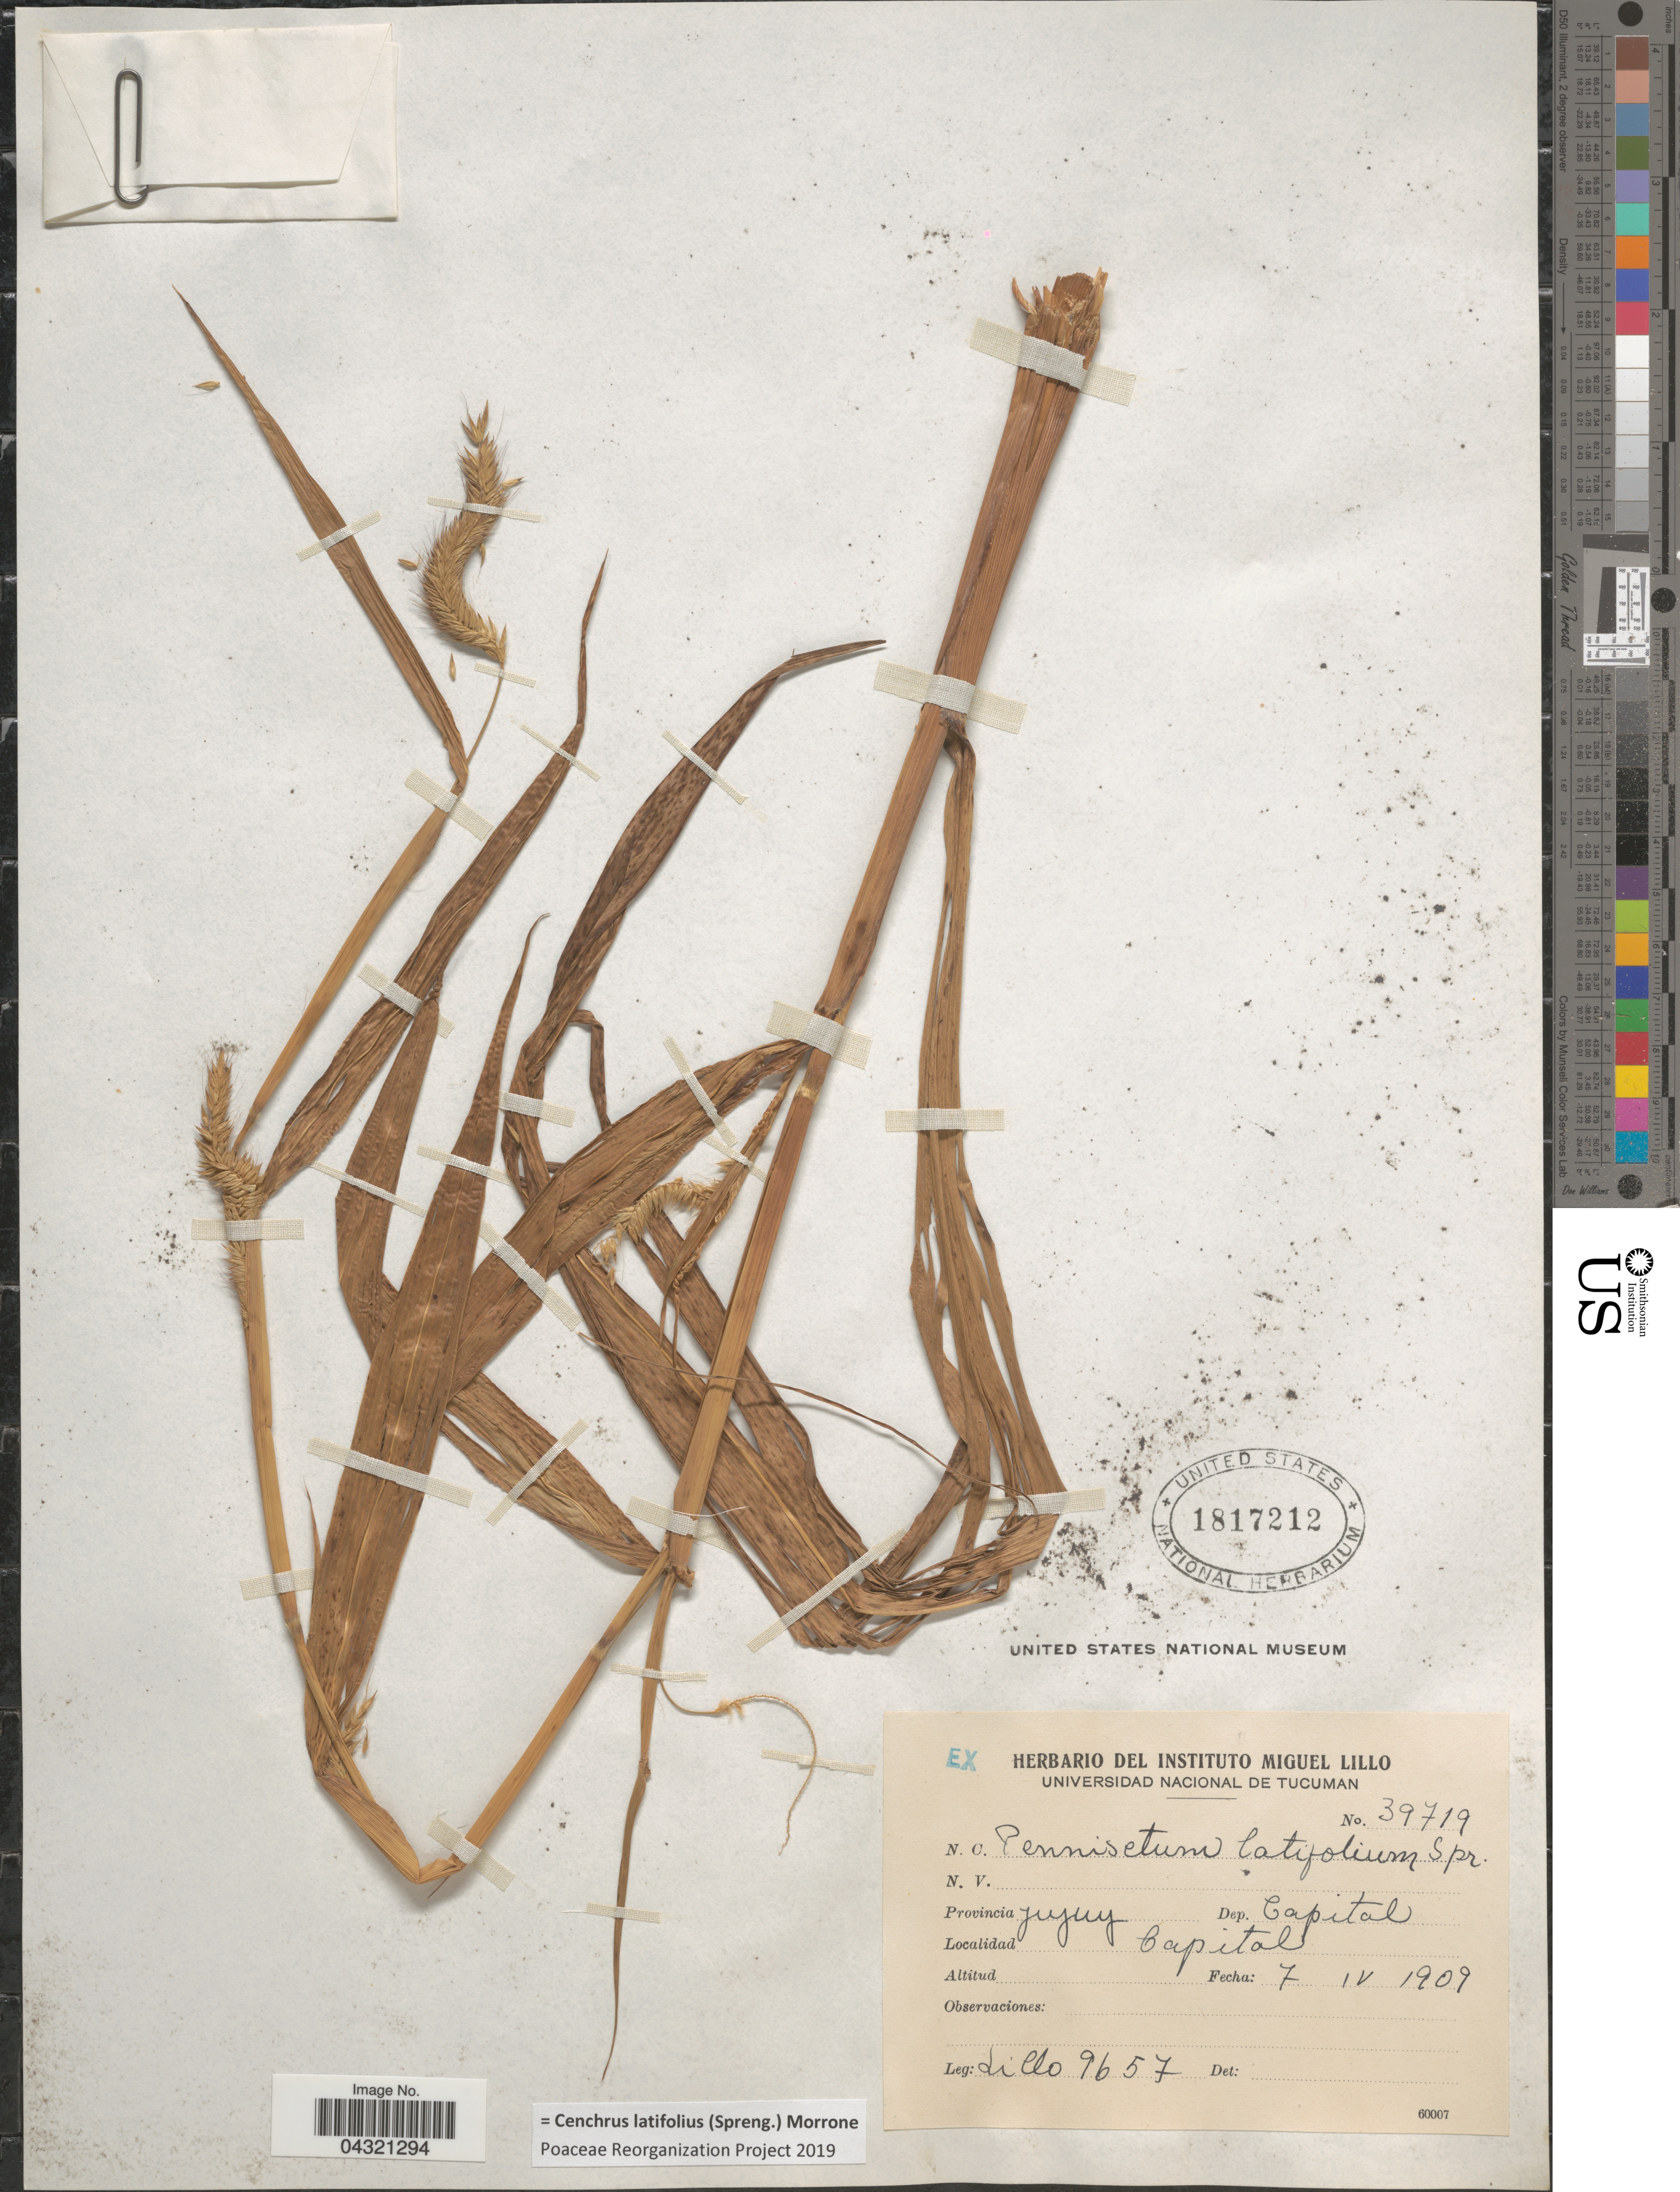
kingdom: Plantae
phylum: Tracheophyta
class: Liliopsida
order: Poales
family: Poaceae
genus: Cenchrus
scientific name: Cenchrus latifolius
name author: (Spreng.) Morrone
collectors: M. Lillo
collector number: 9657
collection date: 1909-04-07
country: Argentina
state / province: Jujuy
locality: Dep. Capital. Capital.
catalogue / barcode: US 1817212